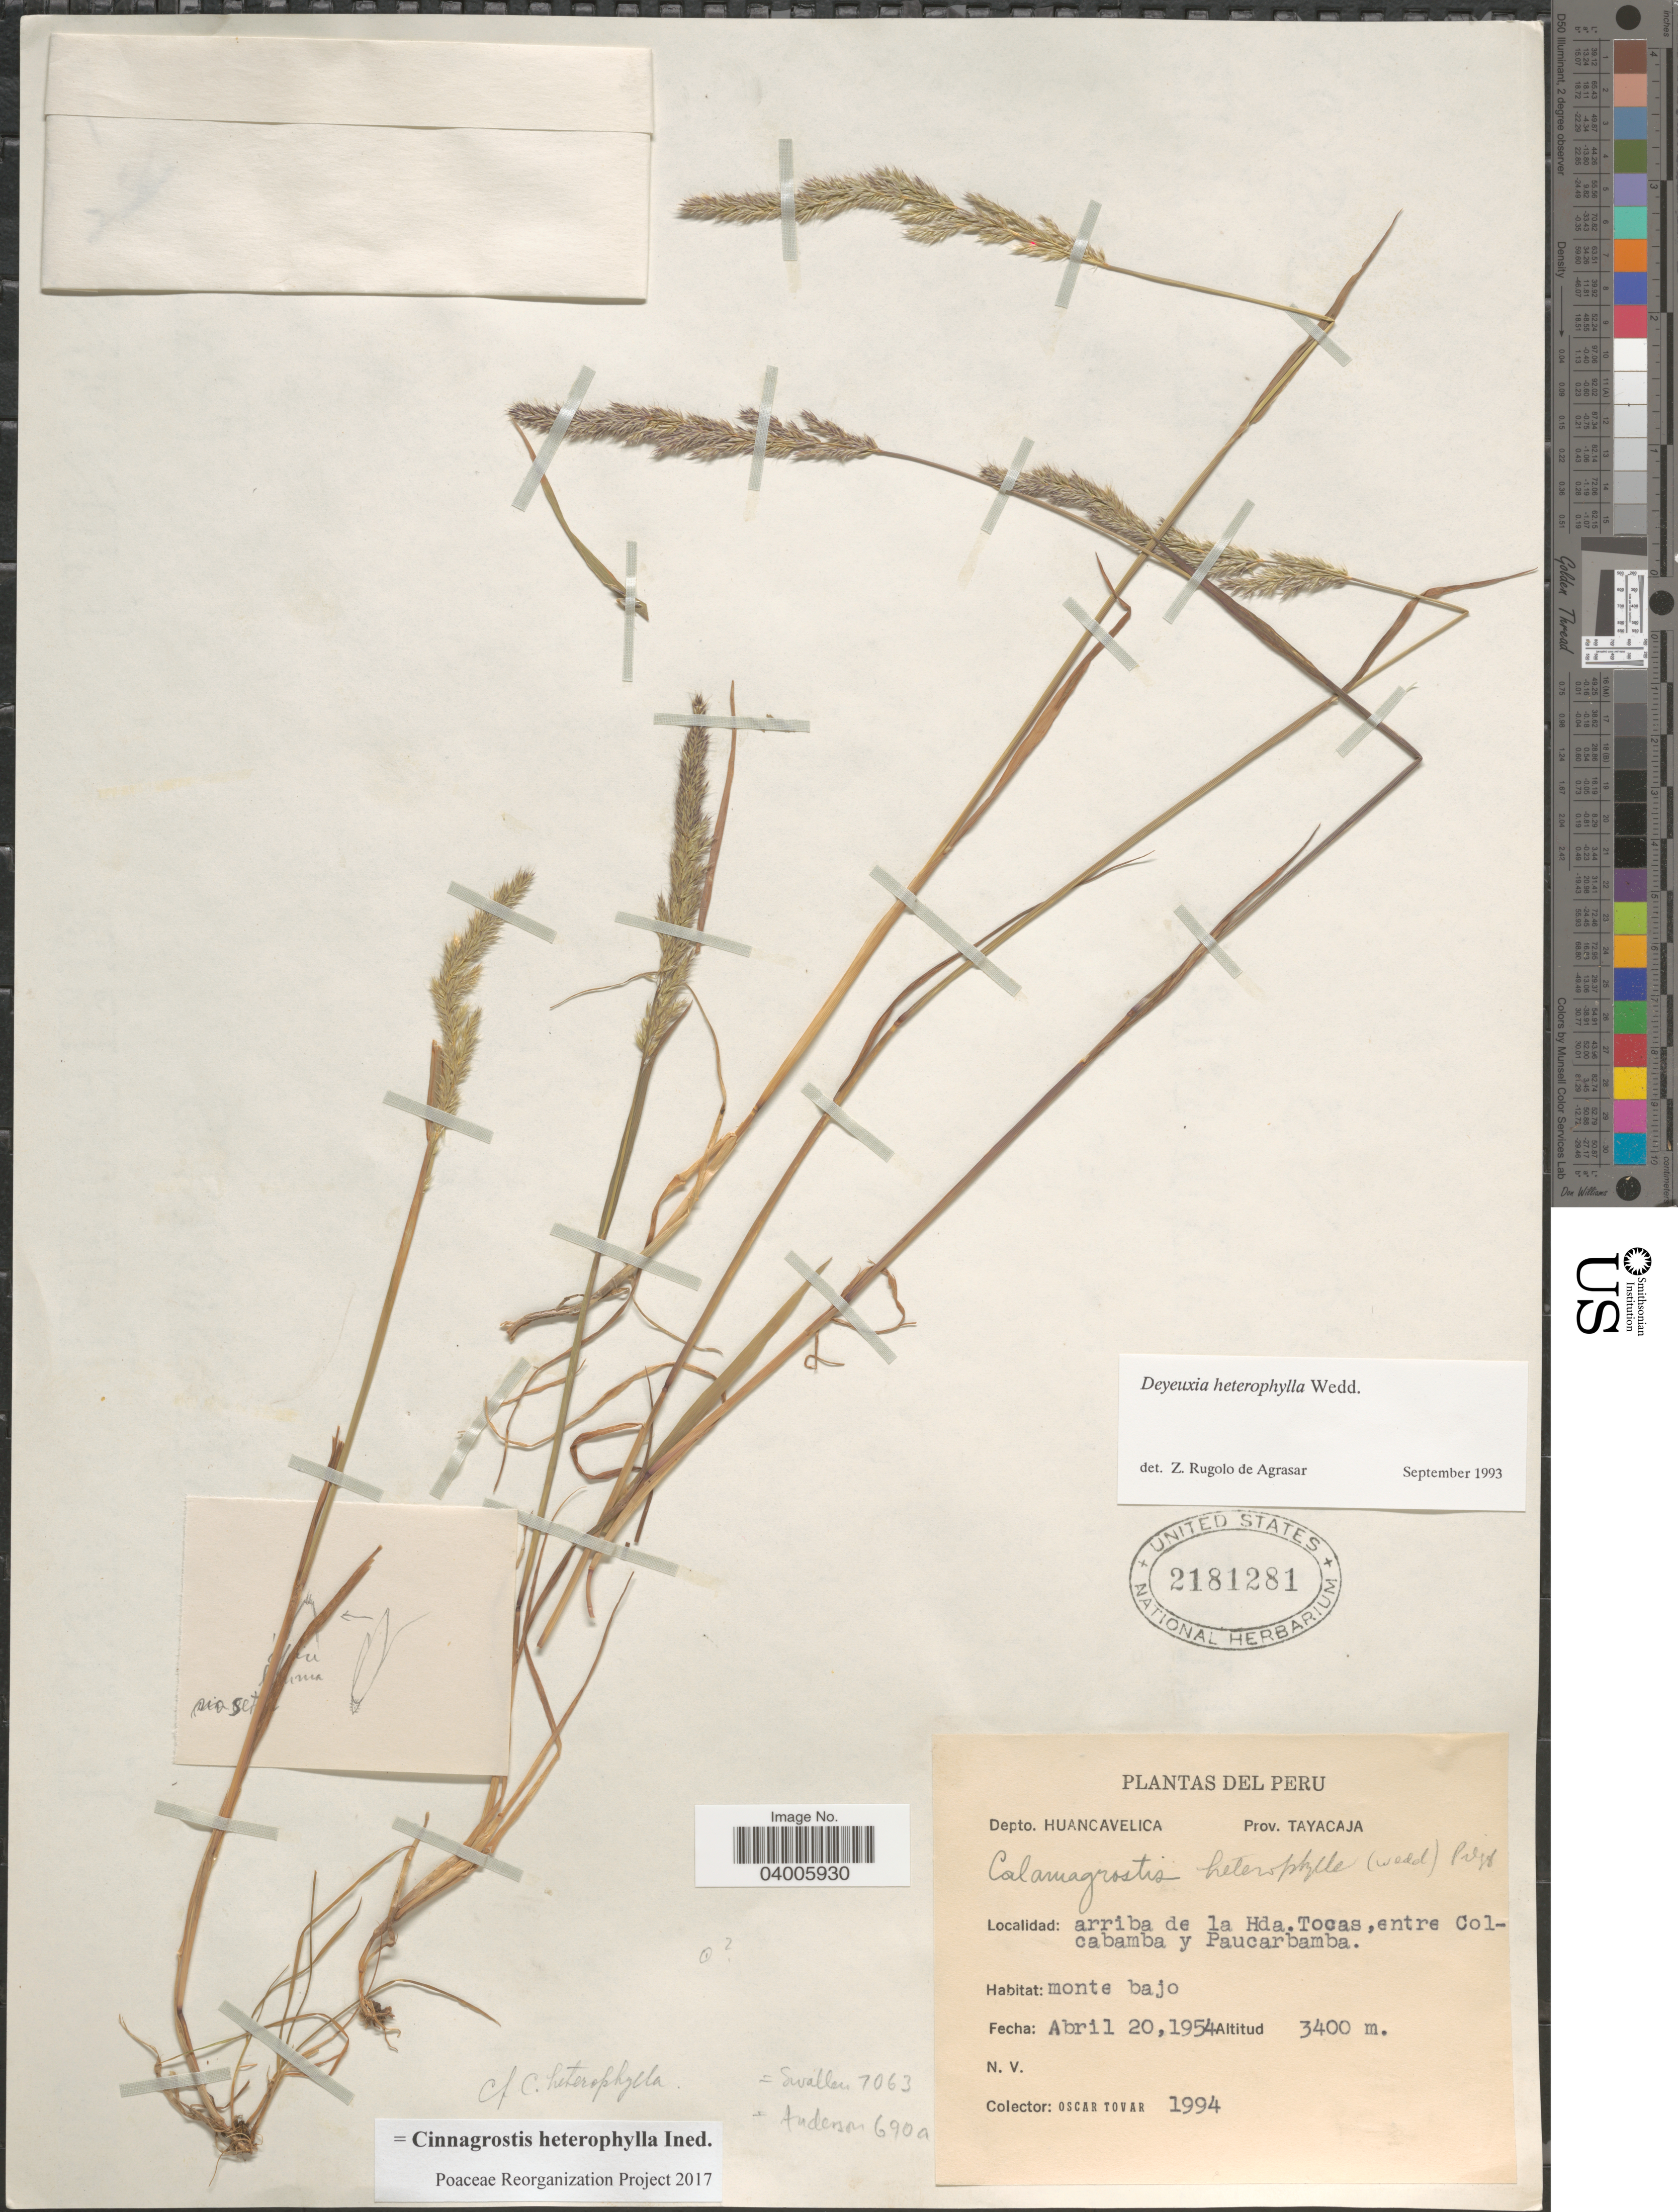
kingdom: Plantae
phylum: Tracheophyta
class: Liliopsida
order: Poales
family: Poaceae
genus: Cinnagrostis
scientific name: Cinnagrostis heterophylla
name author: (Wedd.) P.M. Peterson et al.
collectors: Ó. Tovar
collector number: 1994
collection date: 1954-04-20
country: Peru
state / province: Huancavelica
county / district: Tayacaja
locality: Depto. Huancavelica. Prov. Tayacaja. Arriba de la Hda.Tocas,entre Colcabamba y Paucarbamba.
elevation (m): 3400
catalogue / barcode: US 2181281